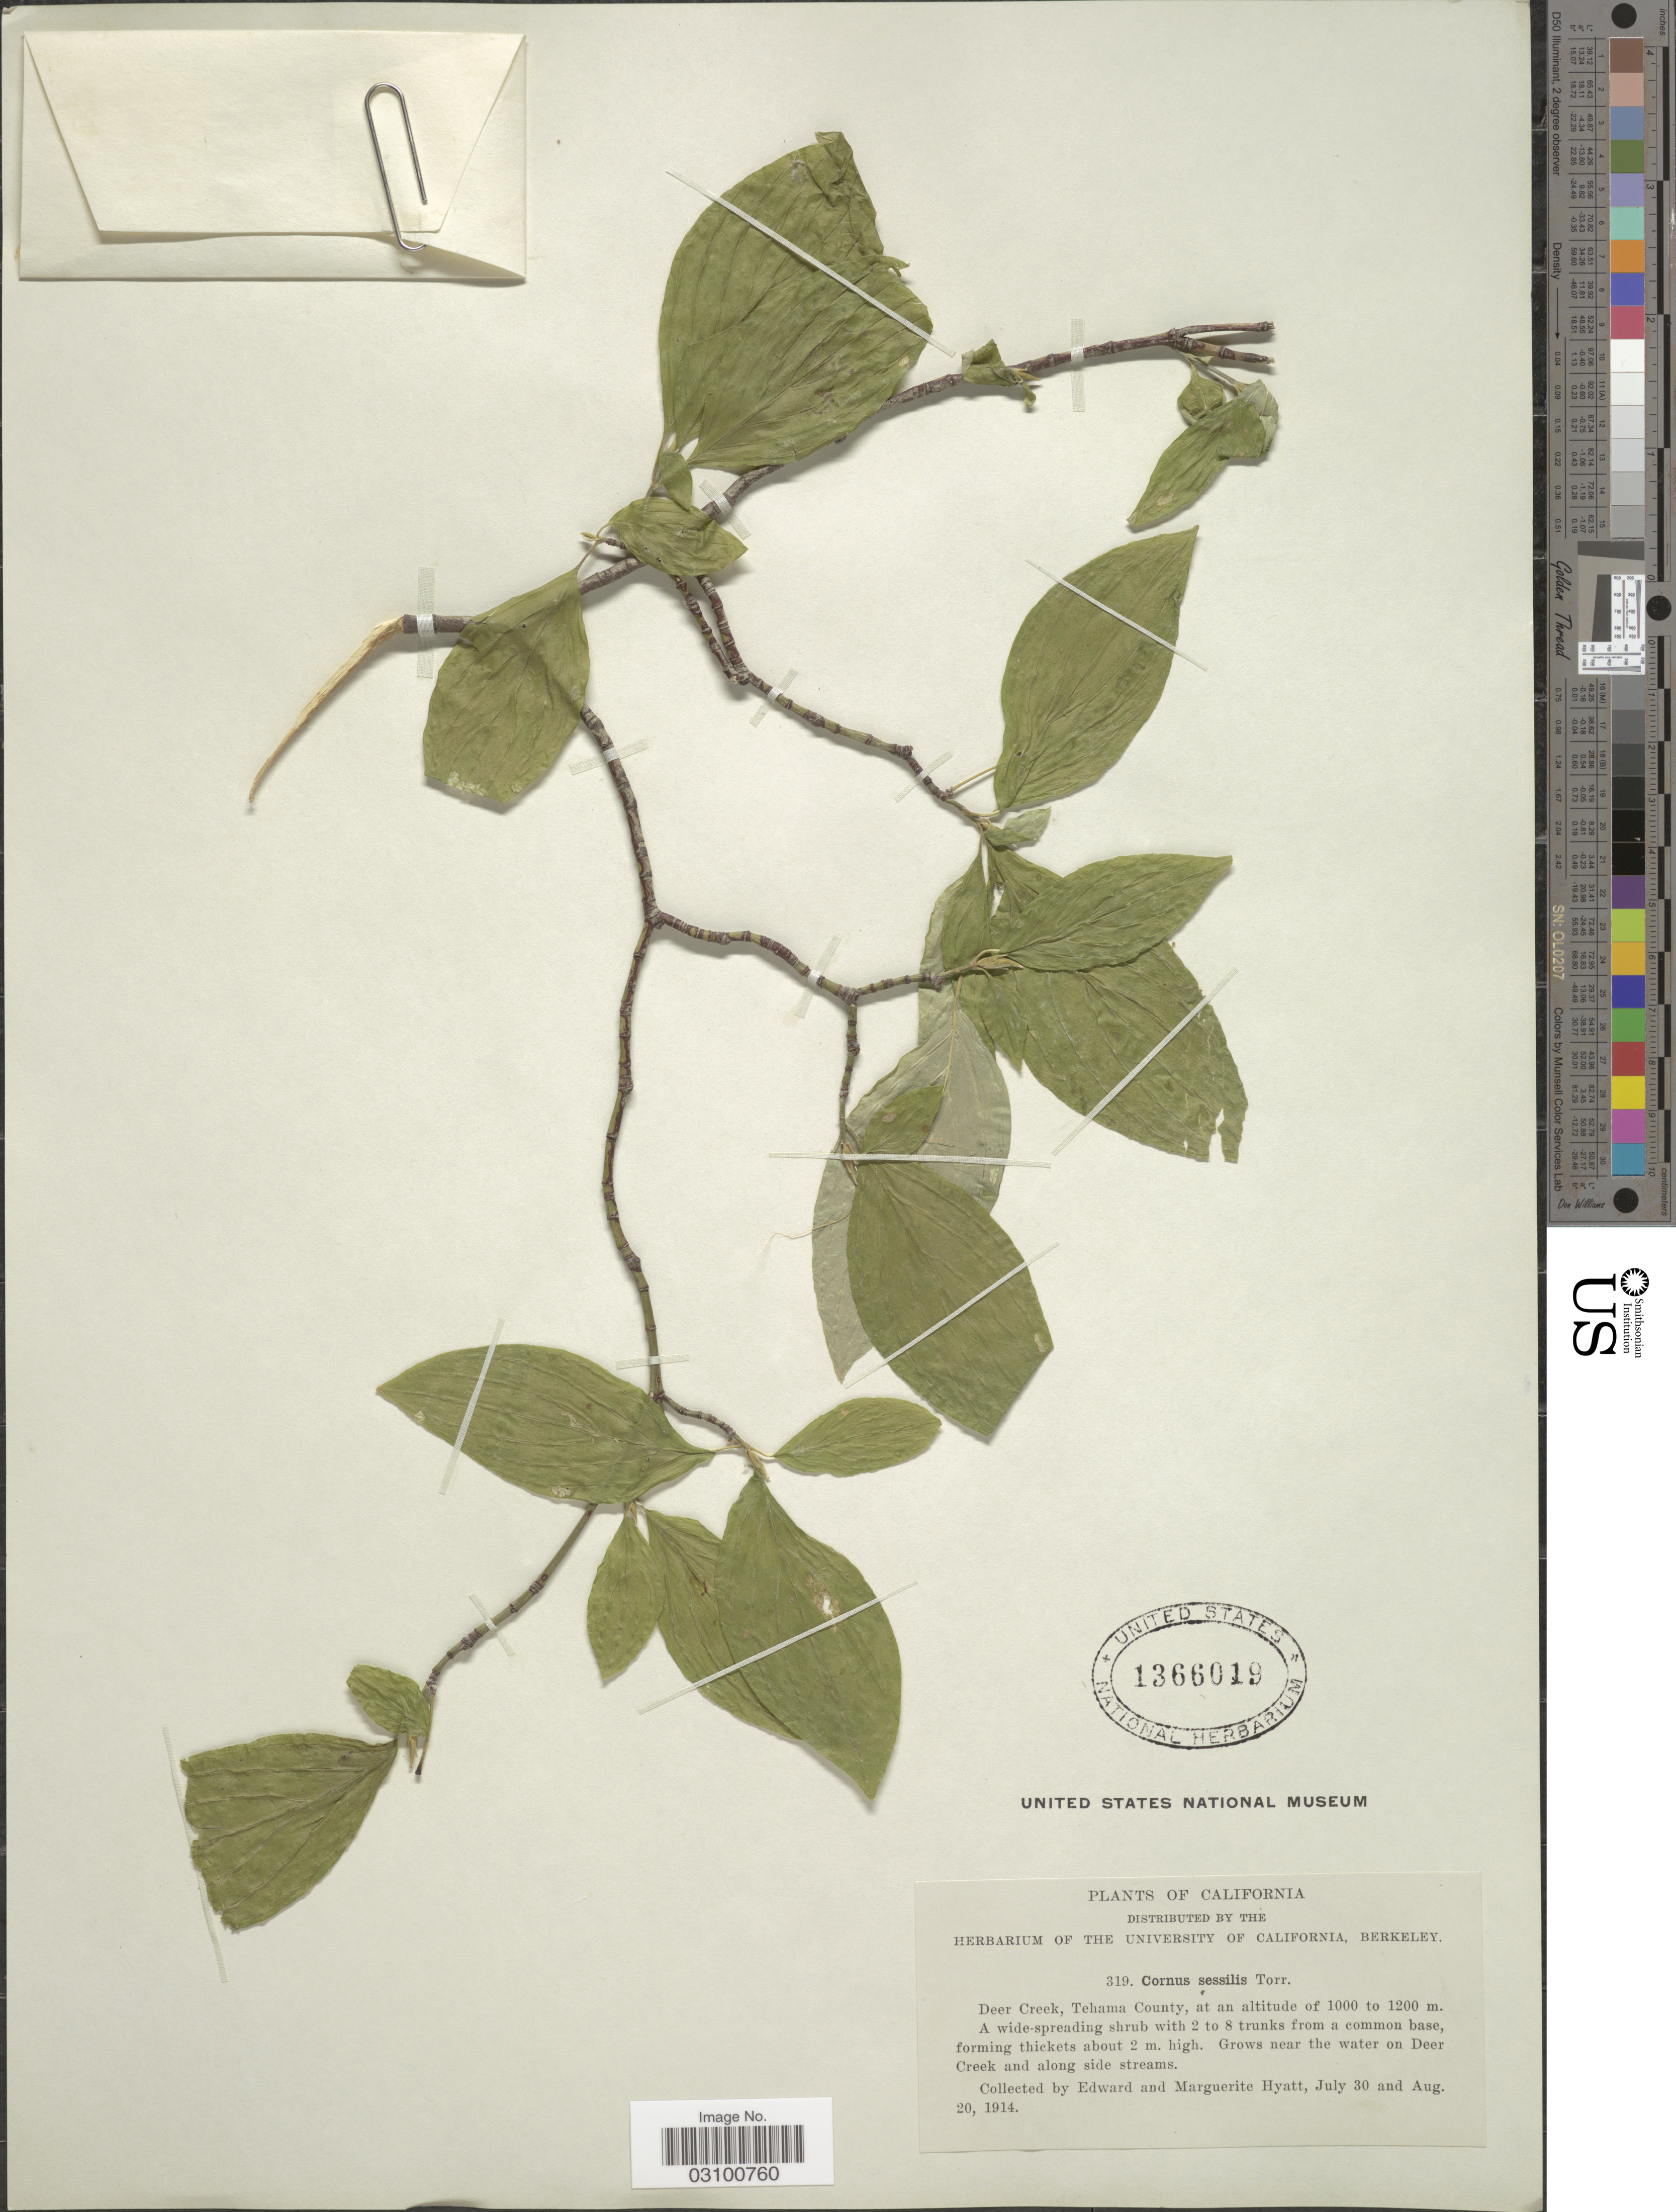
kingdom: Plantae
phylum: Tracheophyta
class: Magnoliopsida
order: Cornales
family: Cornaceae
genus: Cornus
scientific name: Cornus sessilis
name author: Torr. ex Durand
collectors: -. Edward, Marguerite & Hyatt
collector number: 319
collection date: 1914-07-30/1914-08-20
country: United States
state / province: California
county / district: Tehama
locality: Deer Creek, Tehama County.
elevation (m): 1000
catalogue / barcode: US 1366019